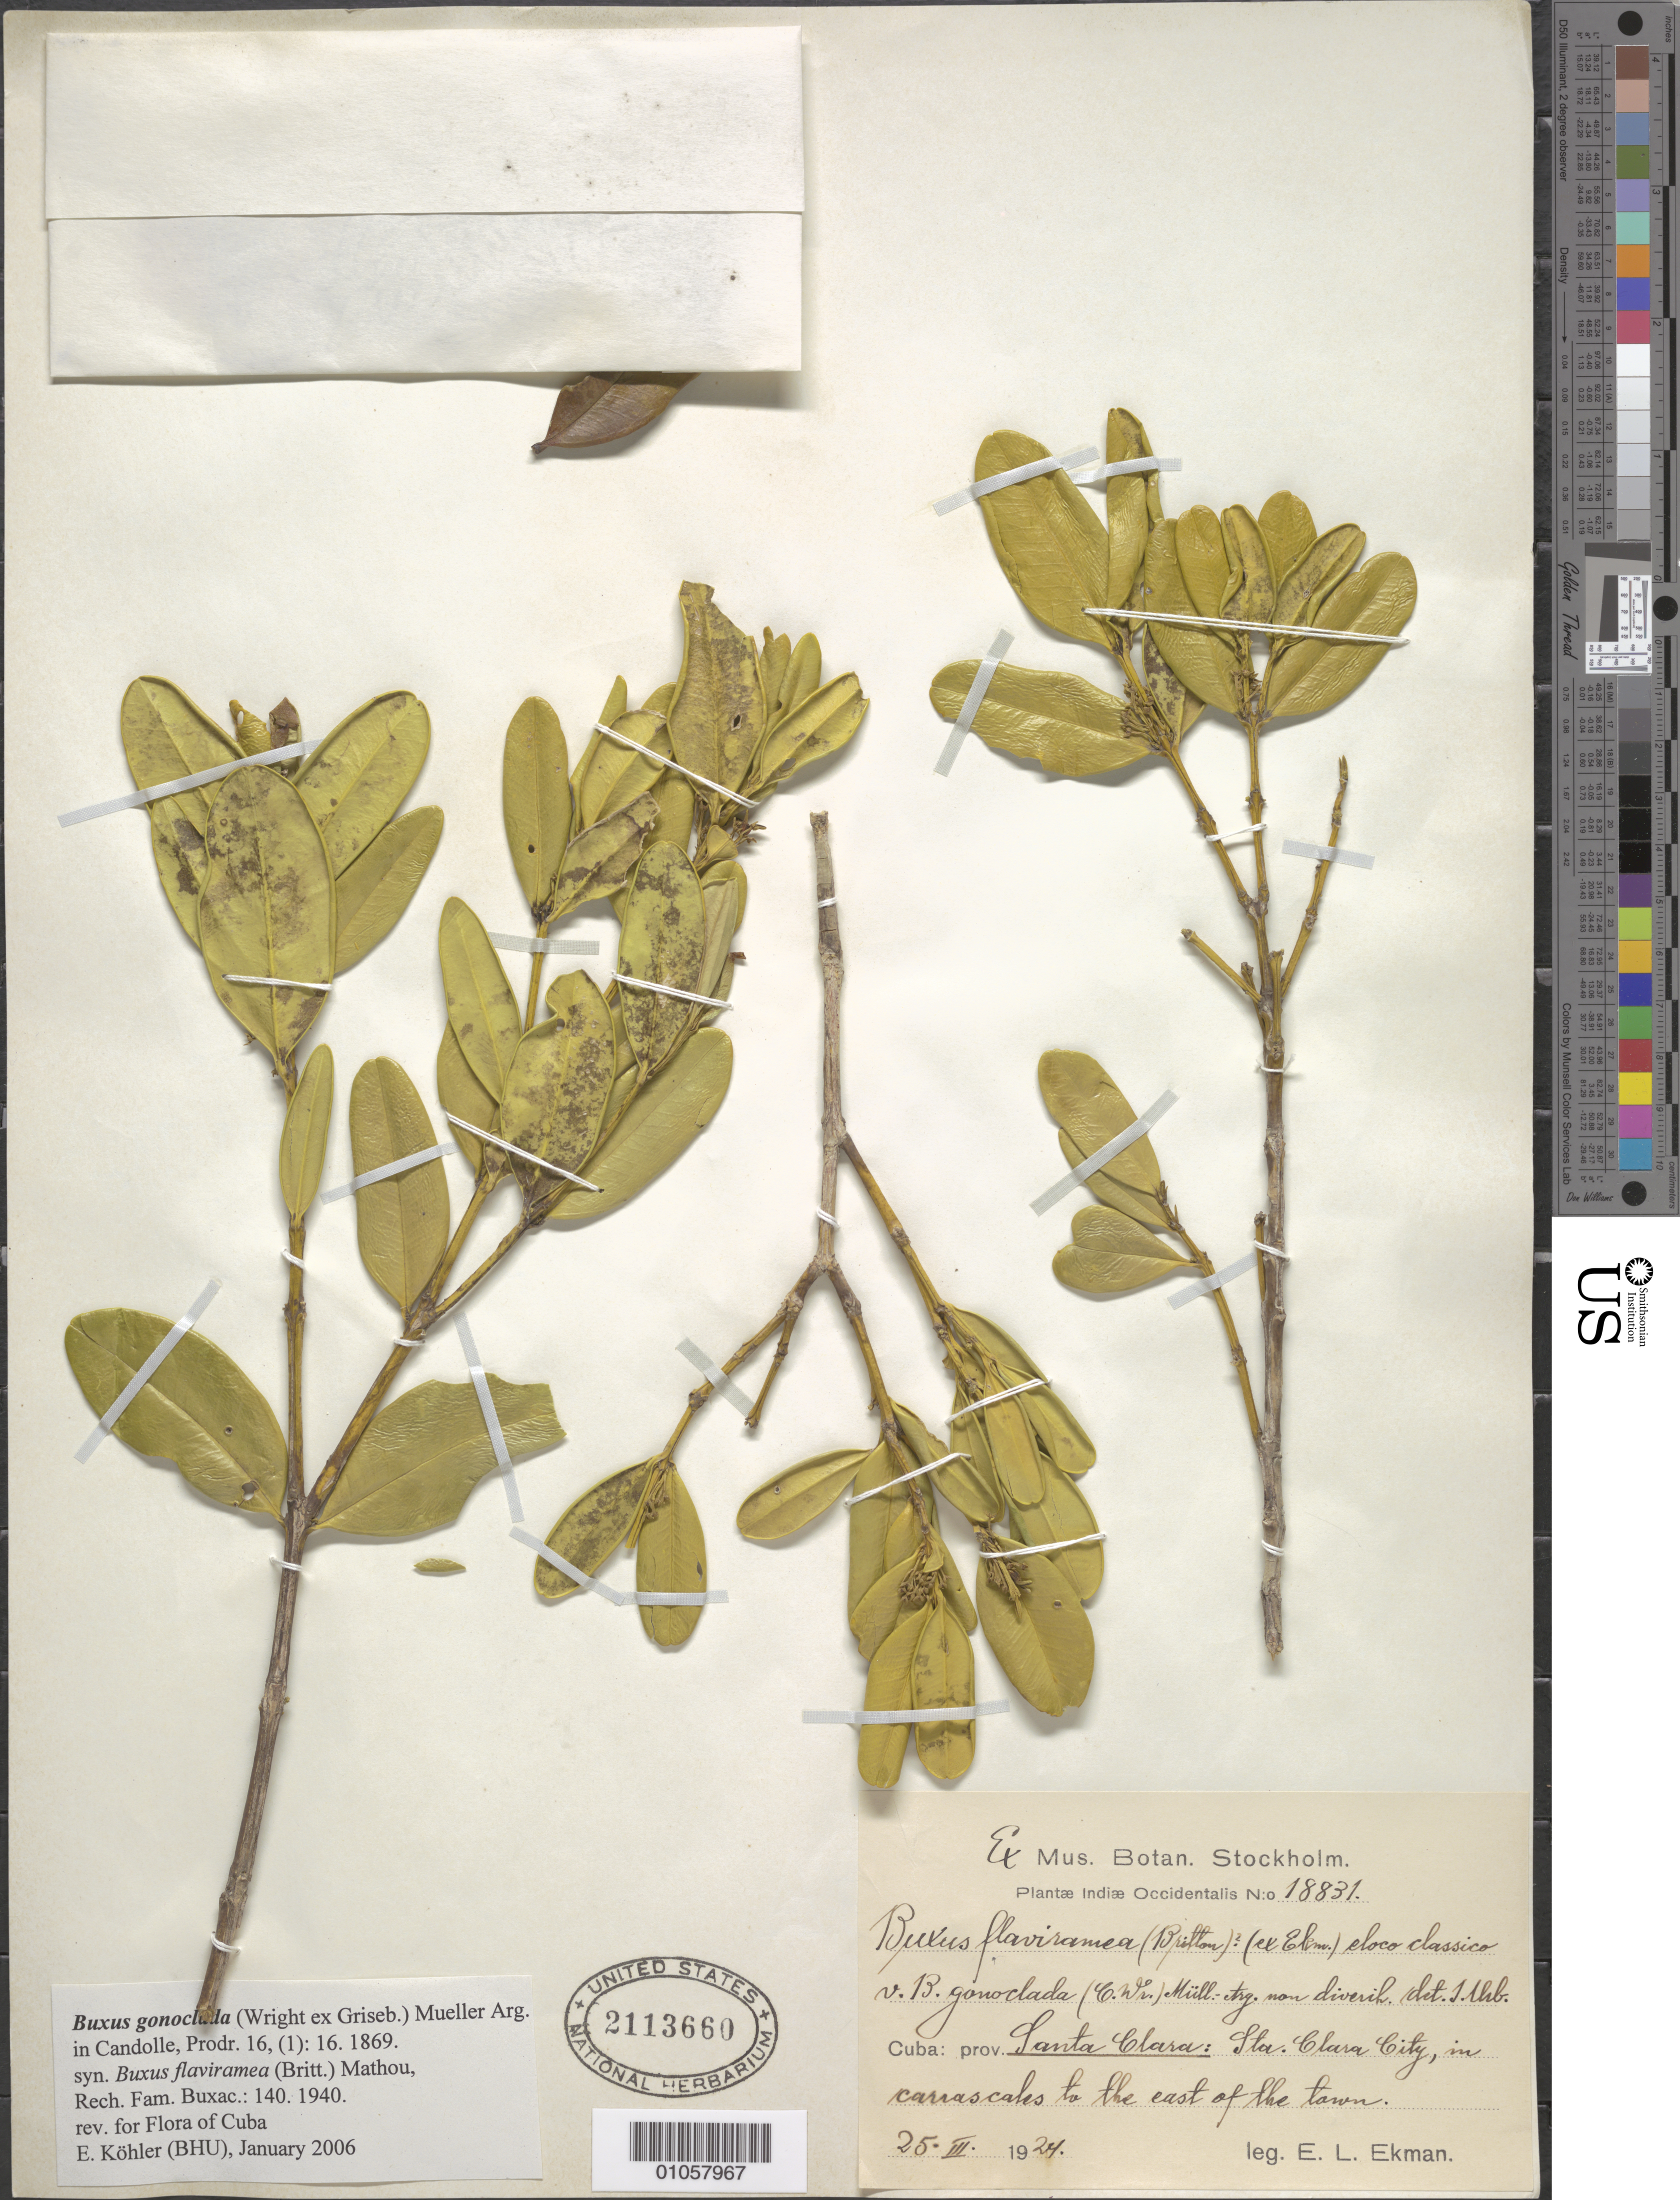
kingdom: Plantae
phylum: Tracheophyta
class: Magnoliopsida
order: Buxales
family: Buxaceae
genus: Buxus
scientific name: Buxus gonoclada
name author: (Griseb.) Müll. Arg.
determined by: Kohler, E.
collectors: E. L. Ekman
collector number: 18831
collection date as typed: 25 Mar 1924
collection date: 1924-03-25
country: Cuba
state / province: Santa Clara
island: Cuba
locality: Sta Clara City, E of town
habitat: In carrascales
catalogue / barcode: US 2113660